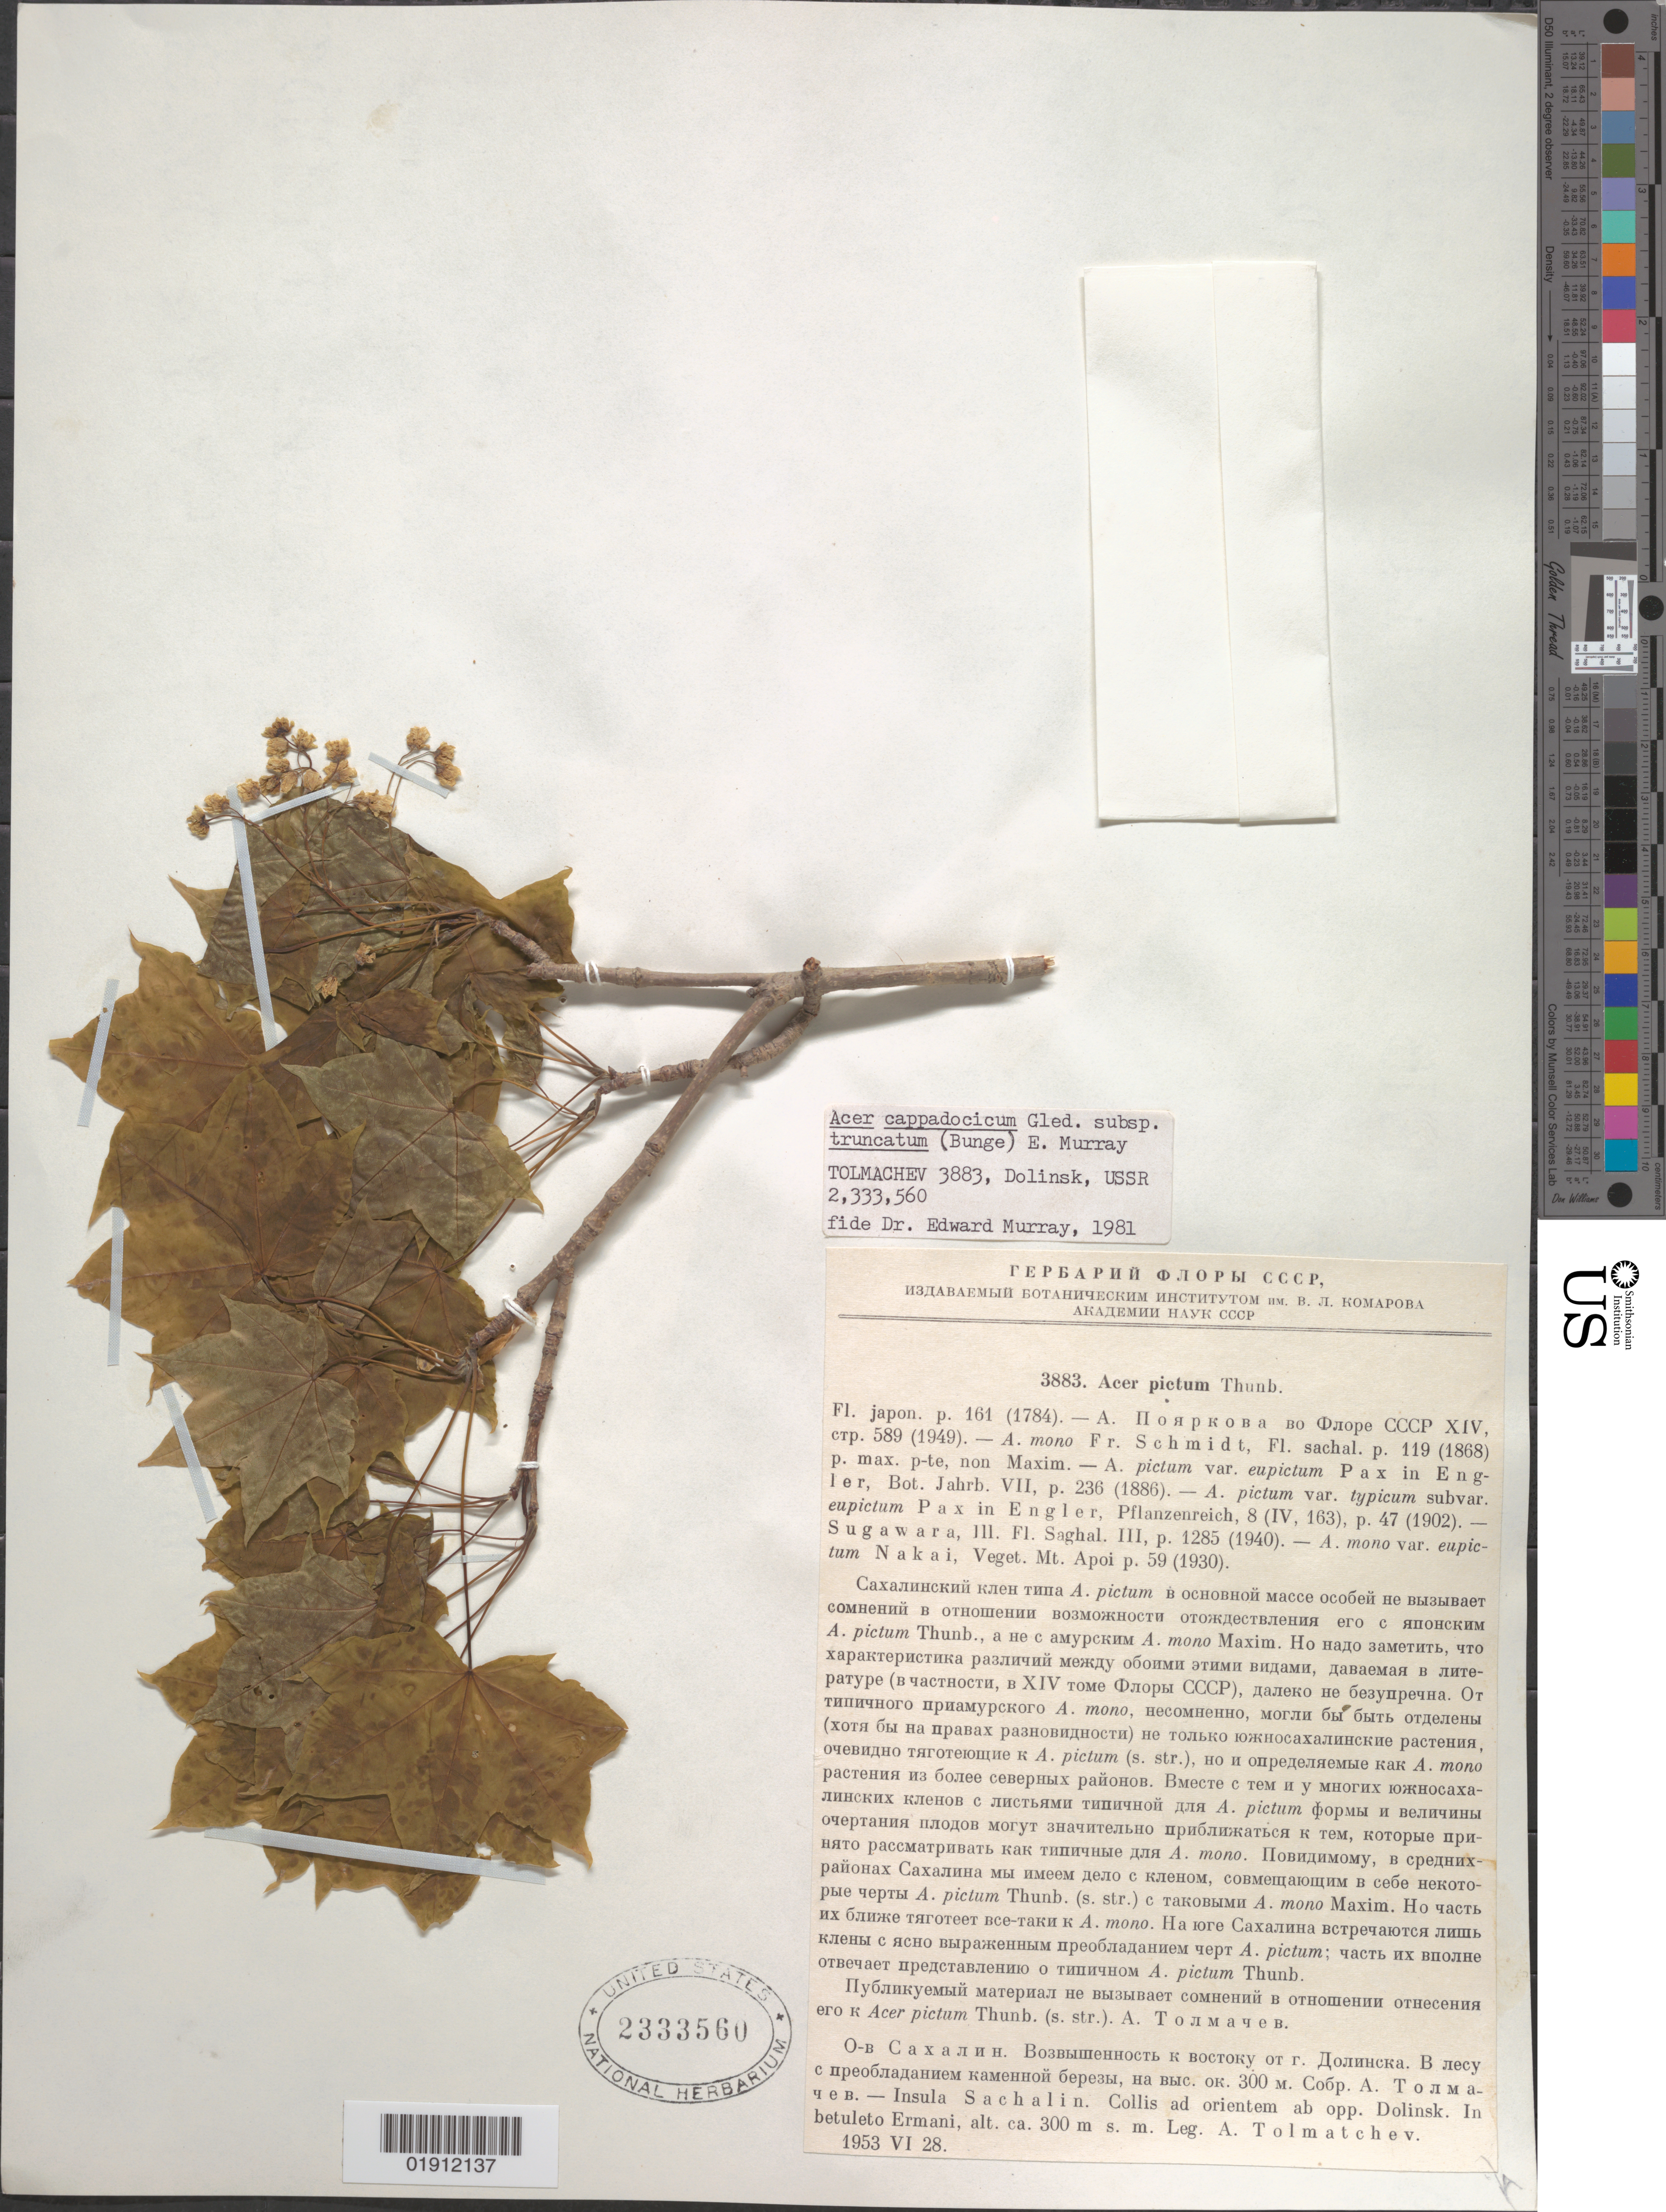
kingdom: Plantae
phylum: Tracheophyta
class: Magnoliopsida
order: Sapindales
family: Sapindaceae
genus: Acer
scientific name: Acer cappadocicum subsp. truncatum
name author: (Bunge) A.E. Murray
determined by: Murray, Edward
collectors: A. Tolmatchev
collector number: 3883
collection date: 1953-06-28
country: Russian Federation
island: Sakhalin Island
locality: Insula Sachalin [Sakhalin], Dolinsk, Ermani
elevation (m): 300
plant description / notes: Label written in Russian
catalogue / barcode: US 2333560